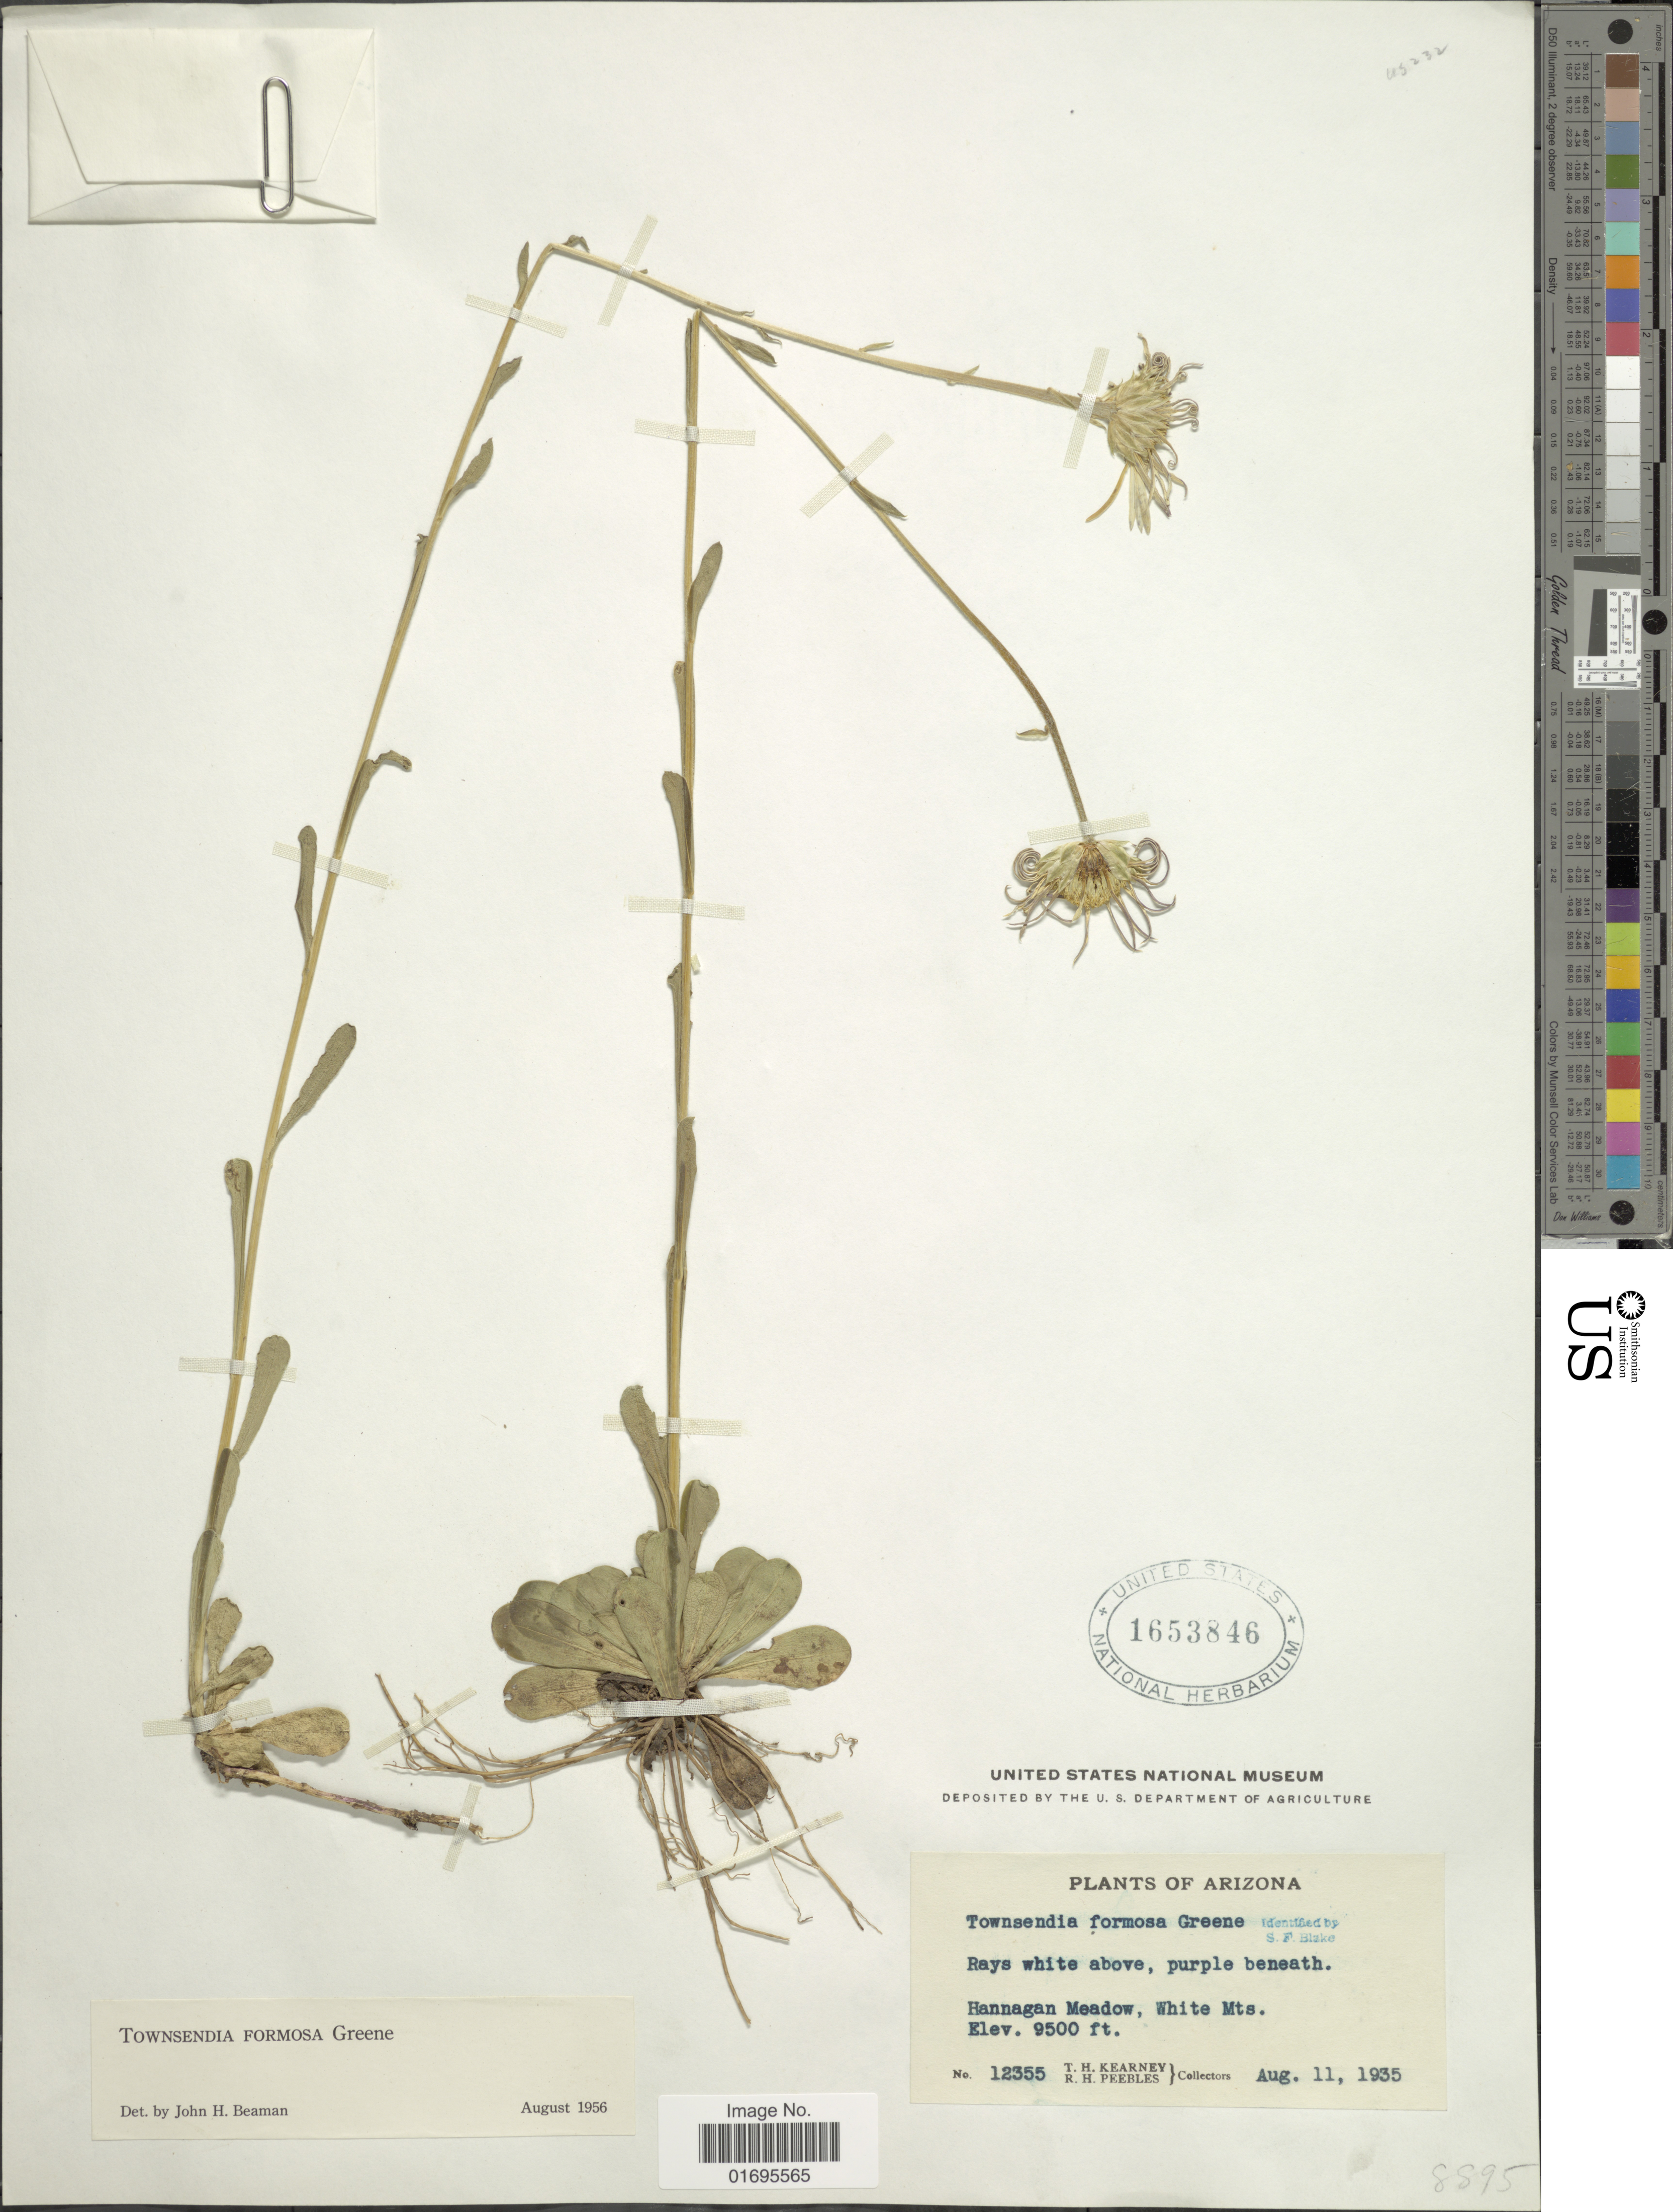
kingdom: Plantae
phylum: Tracheophyta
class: Magnoliopsida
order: Asterales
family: Asteraceae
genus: Townsendia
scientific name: Townsendia formosa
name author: Greene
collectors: T. H. Kearney & R. H. Peebles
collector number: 12355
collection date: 1935-08-11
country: United States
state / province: Arizona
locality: Hannagan Meadow, White Mts.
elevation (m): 2896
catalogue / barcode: US 1653846